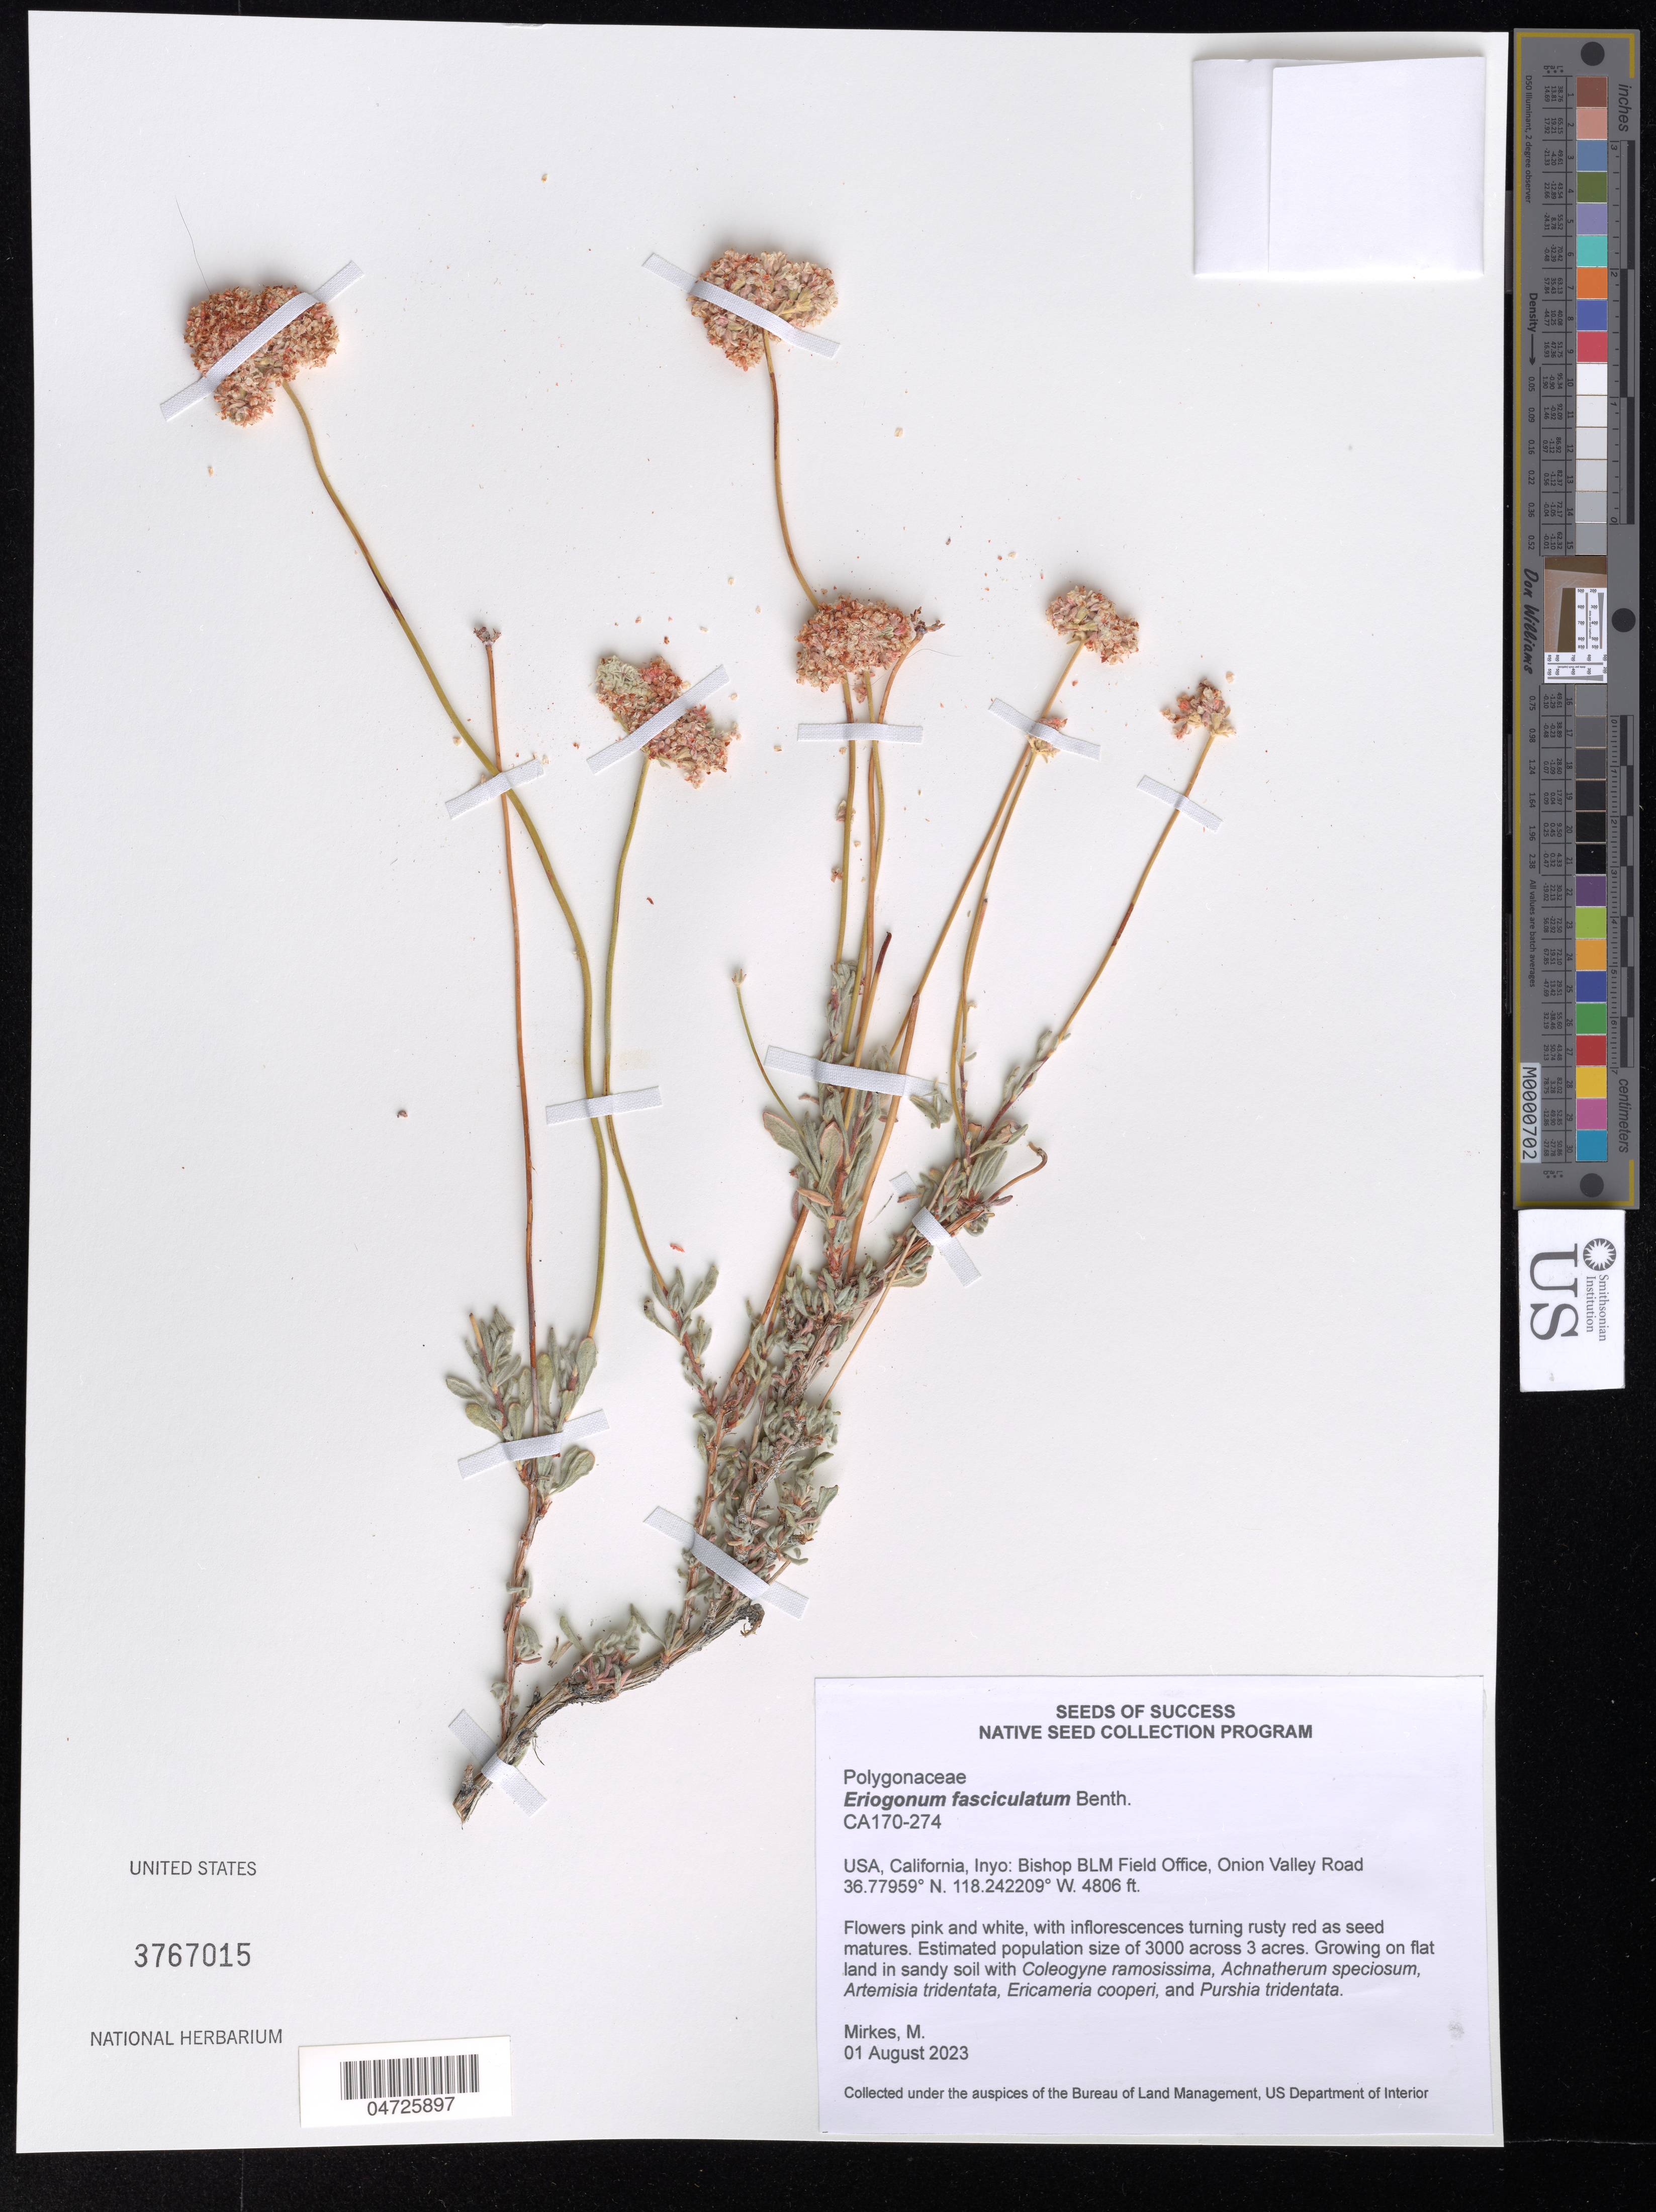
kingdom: Plantae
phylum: Tracheophyta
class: Magnoliopsida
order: Caryophyllales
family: Polygonaceae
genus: Eriogonum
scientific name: Eriogonum fasciculatum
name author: Benth.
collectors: M. Mirkes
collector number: CA170-274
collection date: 2023-08-01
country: United States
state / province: California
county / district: Inyo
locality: Inyo: Bishop BLM Field Office, Onion Valley Road.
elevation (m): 1465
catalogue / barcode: US 3767015